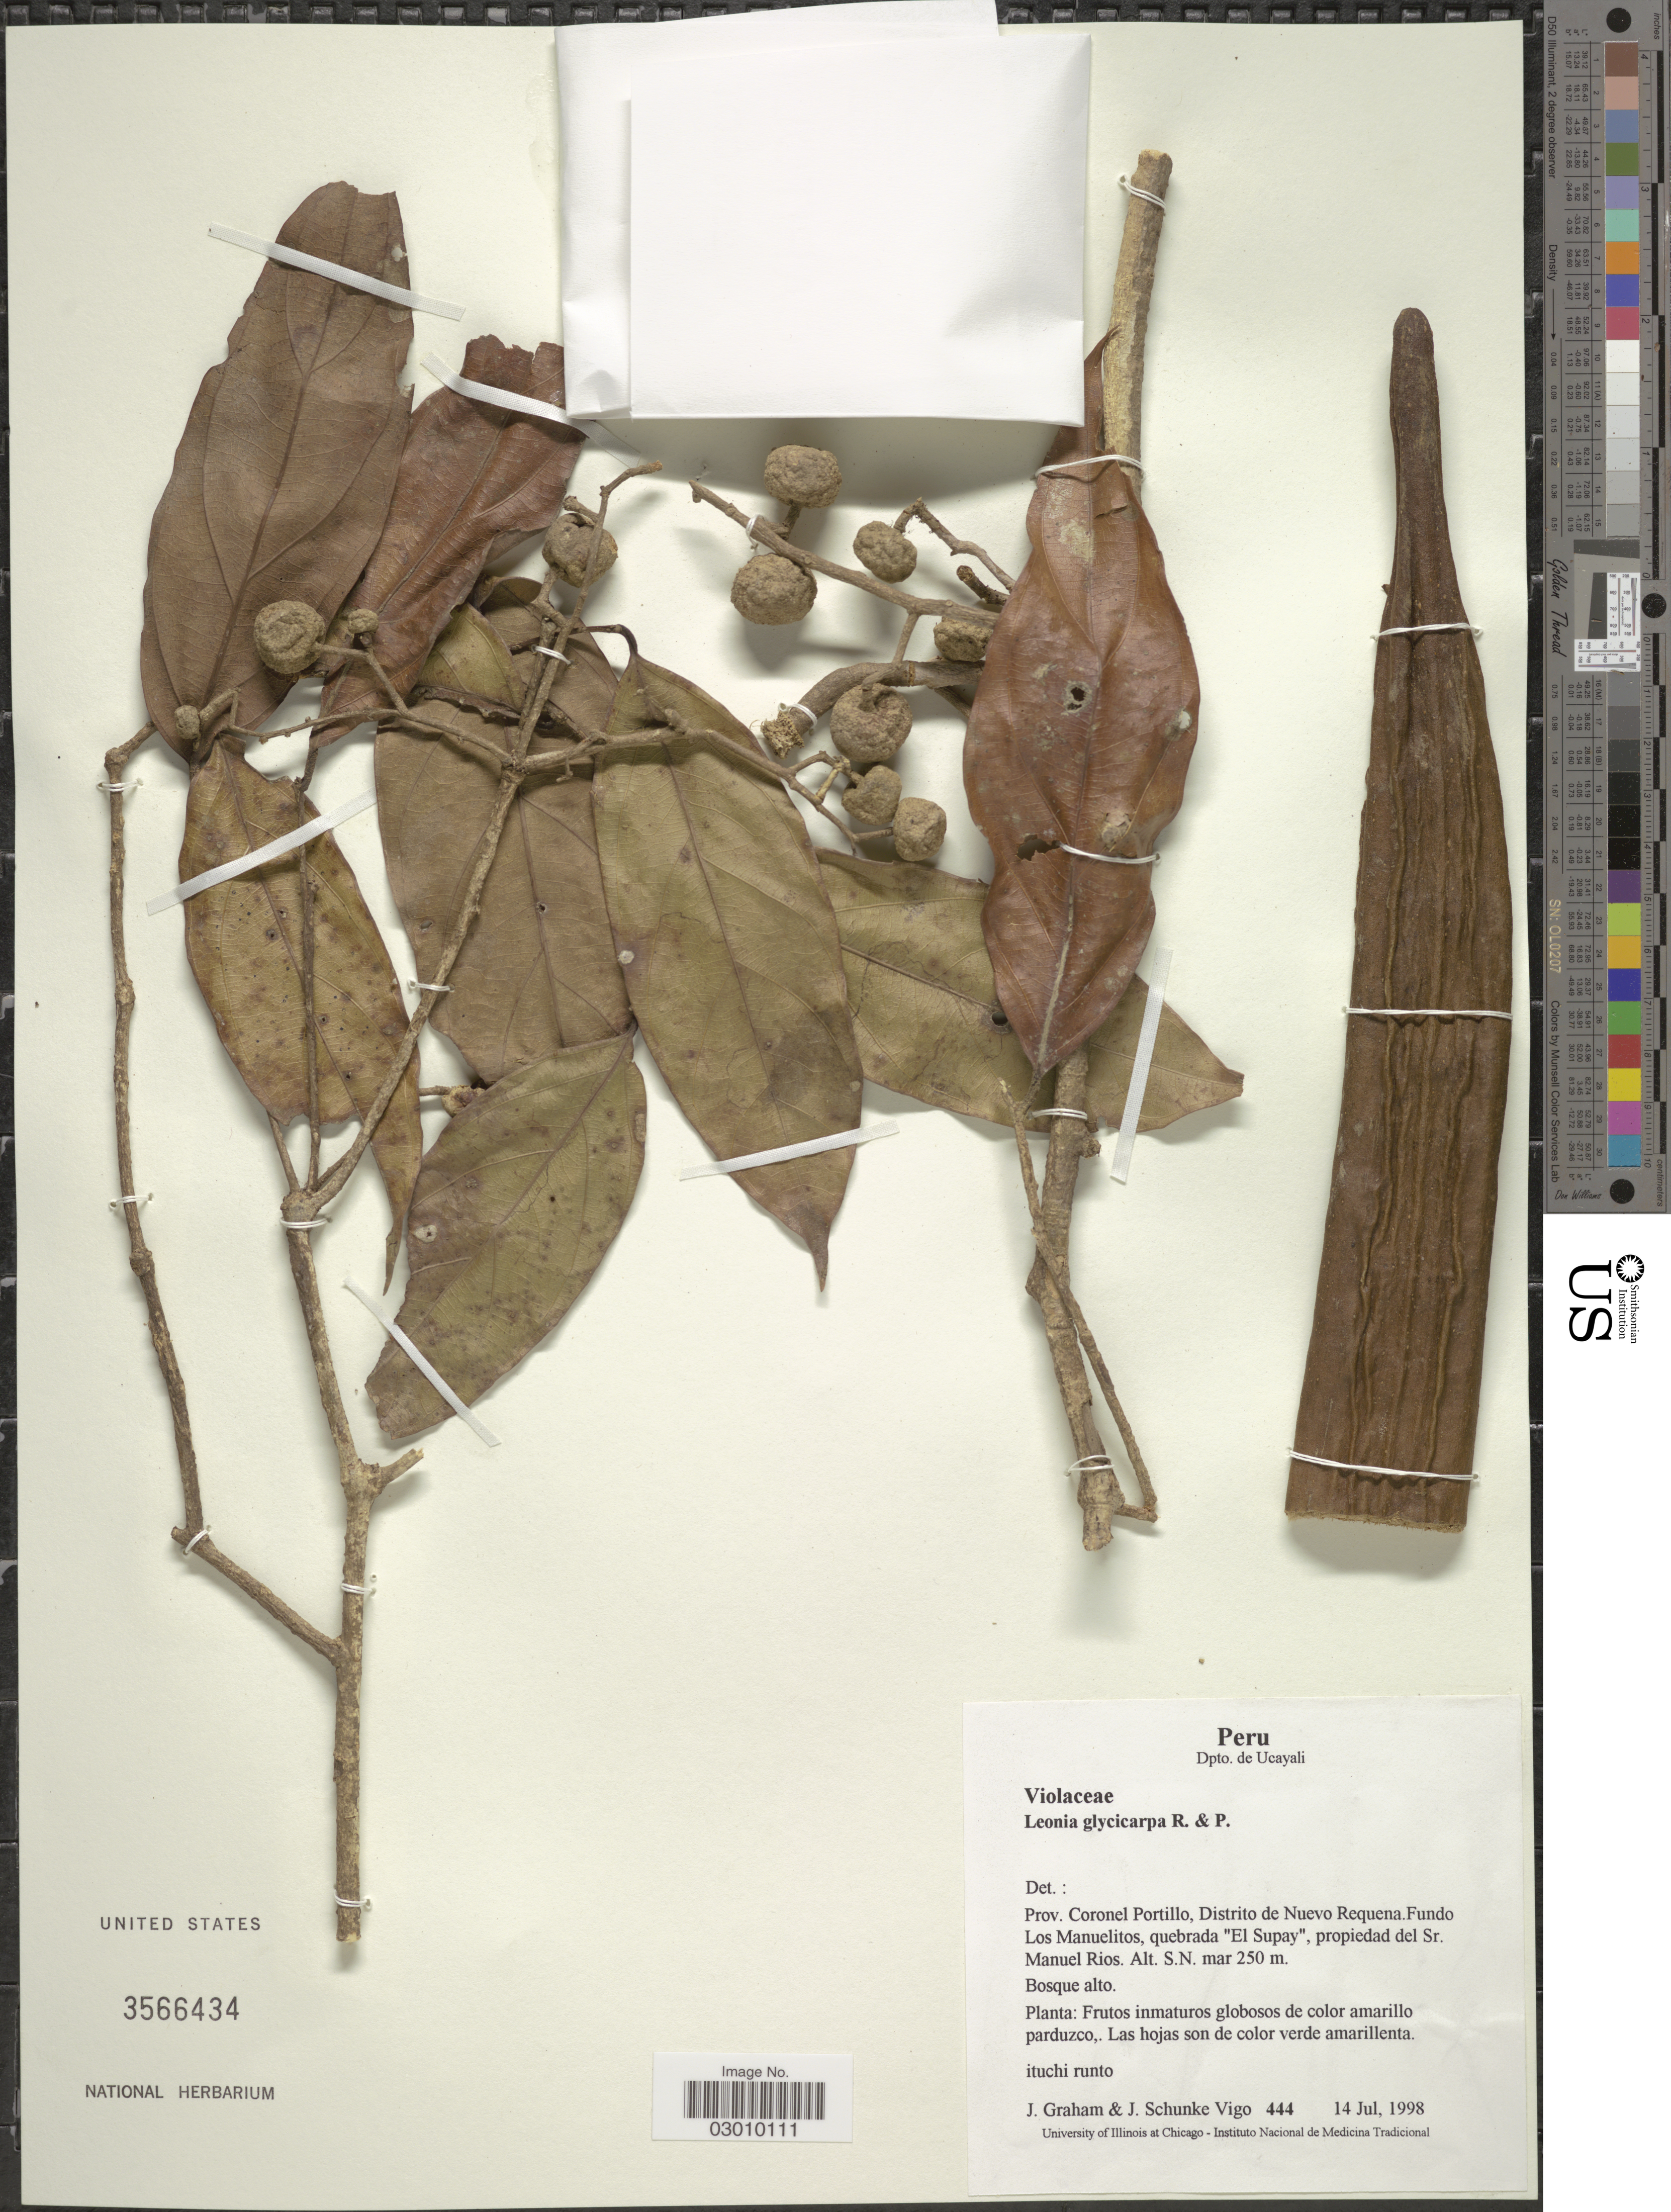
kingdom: Plantae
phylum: Tracheophyta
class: Magnoliopsida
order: Malpighiales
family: Violaceae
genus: Leonia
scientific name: Leonia glycycarpa var. glycycarpa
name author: Ruiz & Pav.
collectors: J. Graham & J. Schunke Vigo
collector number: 444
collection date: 1998-07-14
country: Peru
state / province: Ucayali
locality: Dpto. de Ucayali, Prov. Coronel Portillo, Distrito de Nuevo Requena, Fundo Los Manuelitos, quebrada "El Supay", propiedad del Sr. Manuel Rios.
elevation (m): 250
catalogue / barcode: US 3566434